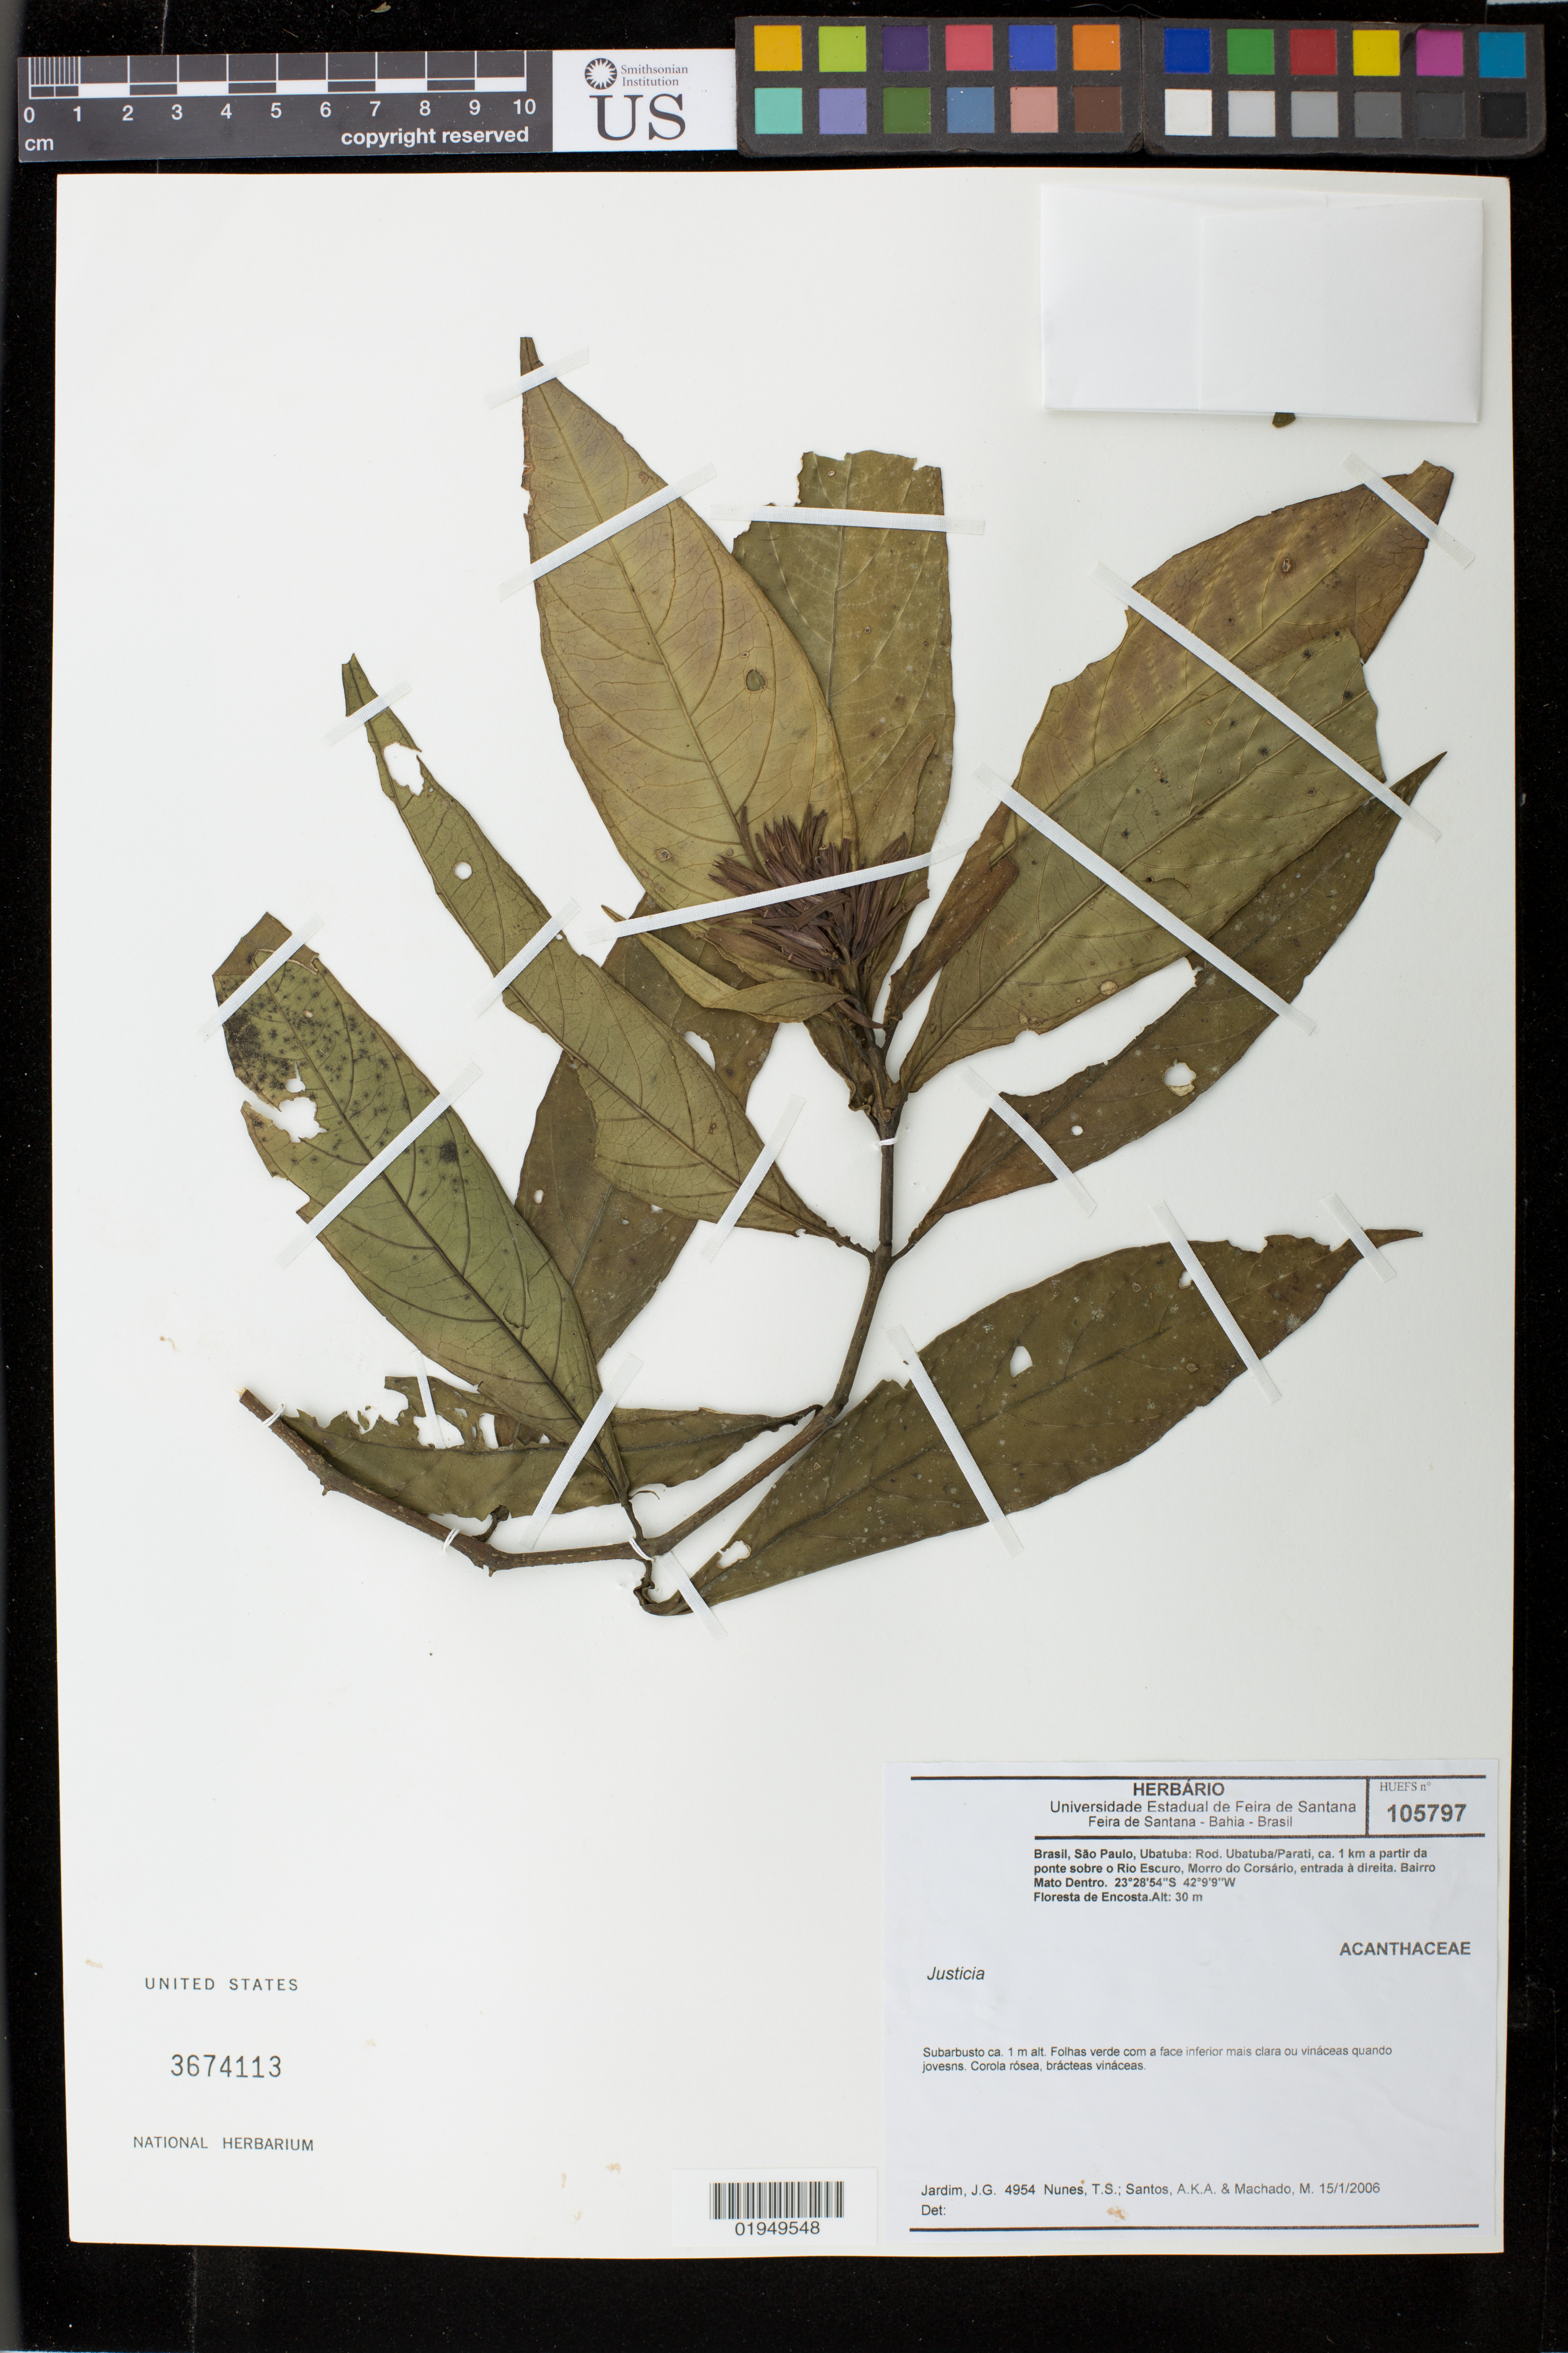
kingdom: Plantae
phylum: Tracheophyta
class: Magnoliopsida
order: Lamiales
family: Acanthaceae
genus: Justicia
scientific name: Justicia sp.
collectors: J. Jardim, T. S. Nunes, A. K. Santos & M. Machado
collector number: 4954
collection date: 2006-01-15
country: Brazil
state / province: São Paulo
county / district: Ubatuba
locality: Rod. Ubatuba/Parati, ca. 1 km a partir da ponte sobre o Rio Escuro, Morro do Consario, entrada a direita. Bairro Mato Dentro.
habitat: Floresta de Encosta.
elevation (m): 30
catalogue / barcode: US 3674113